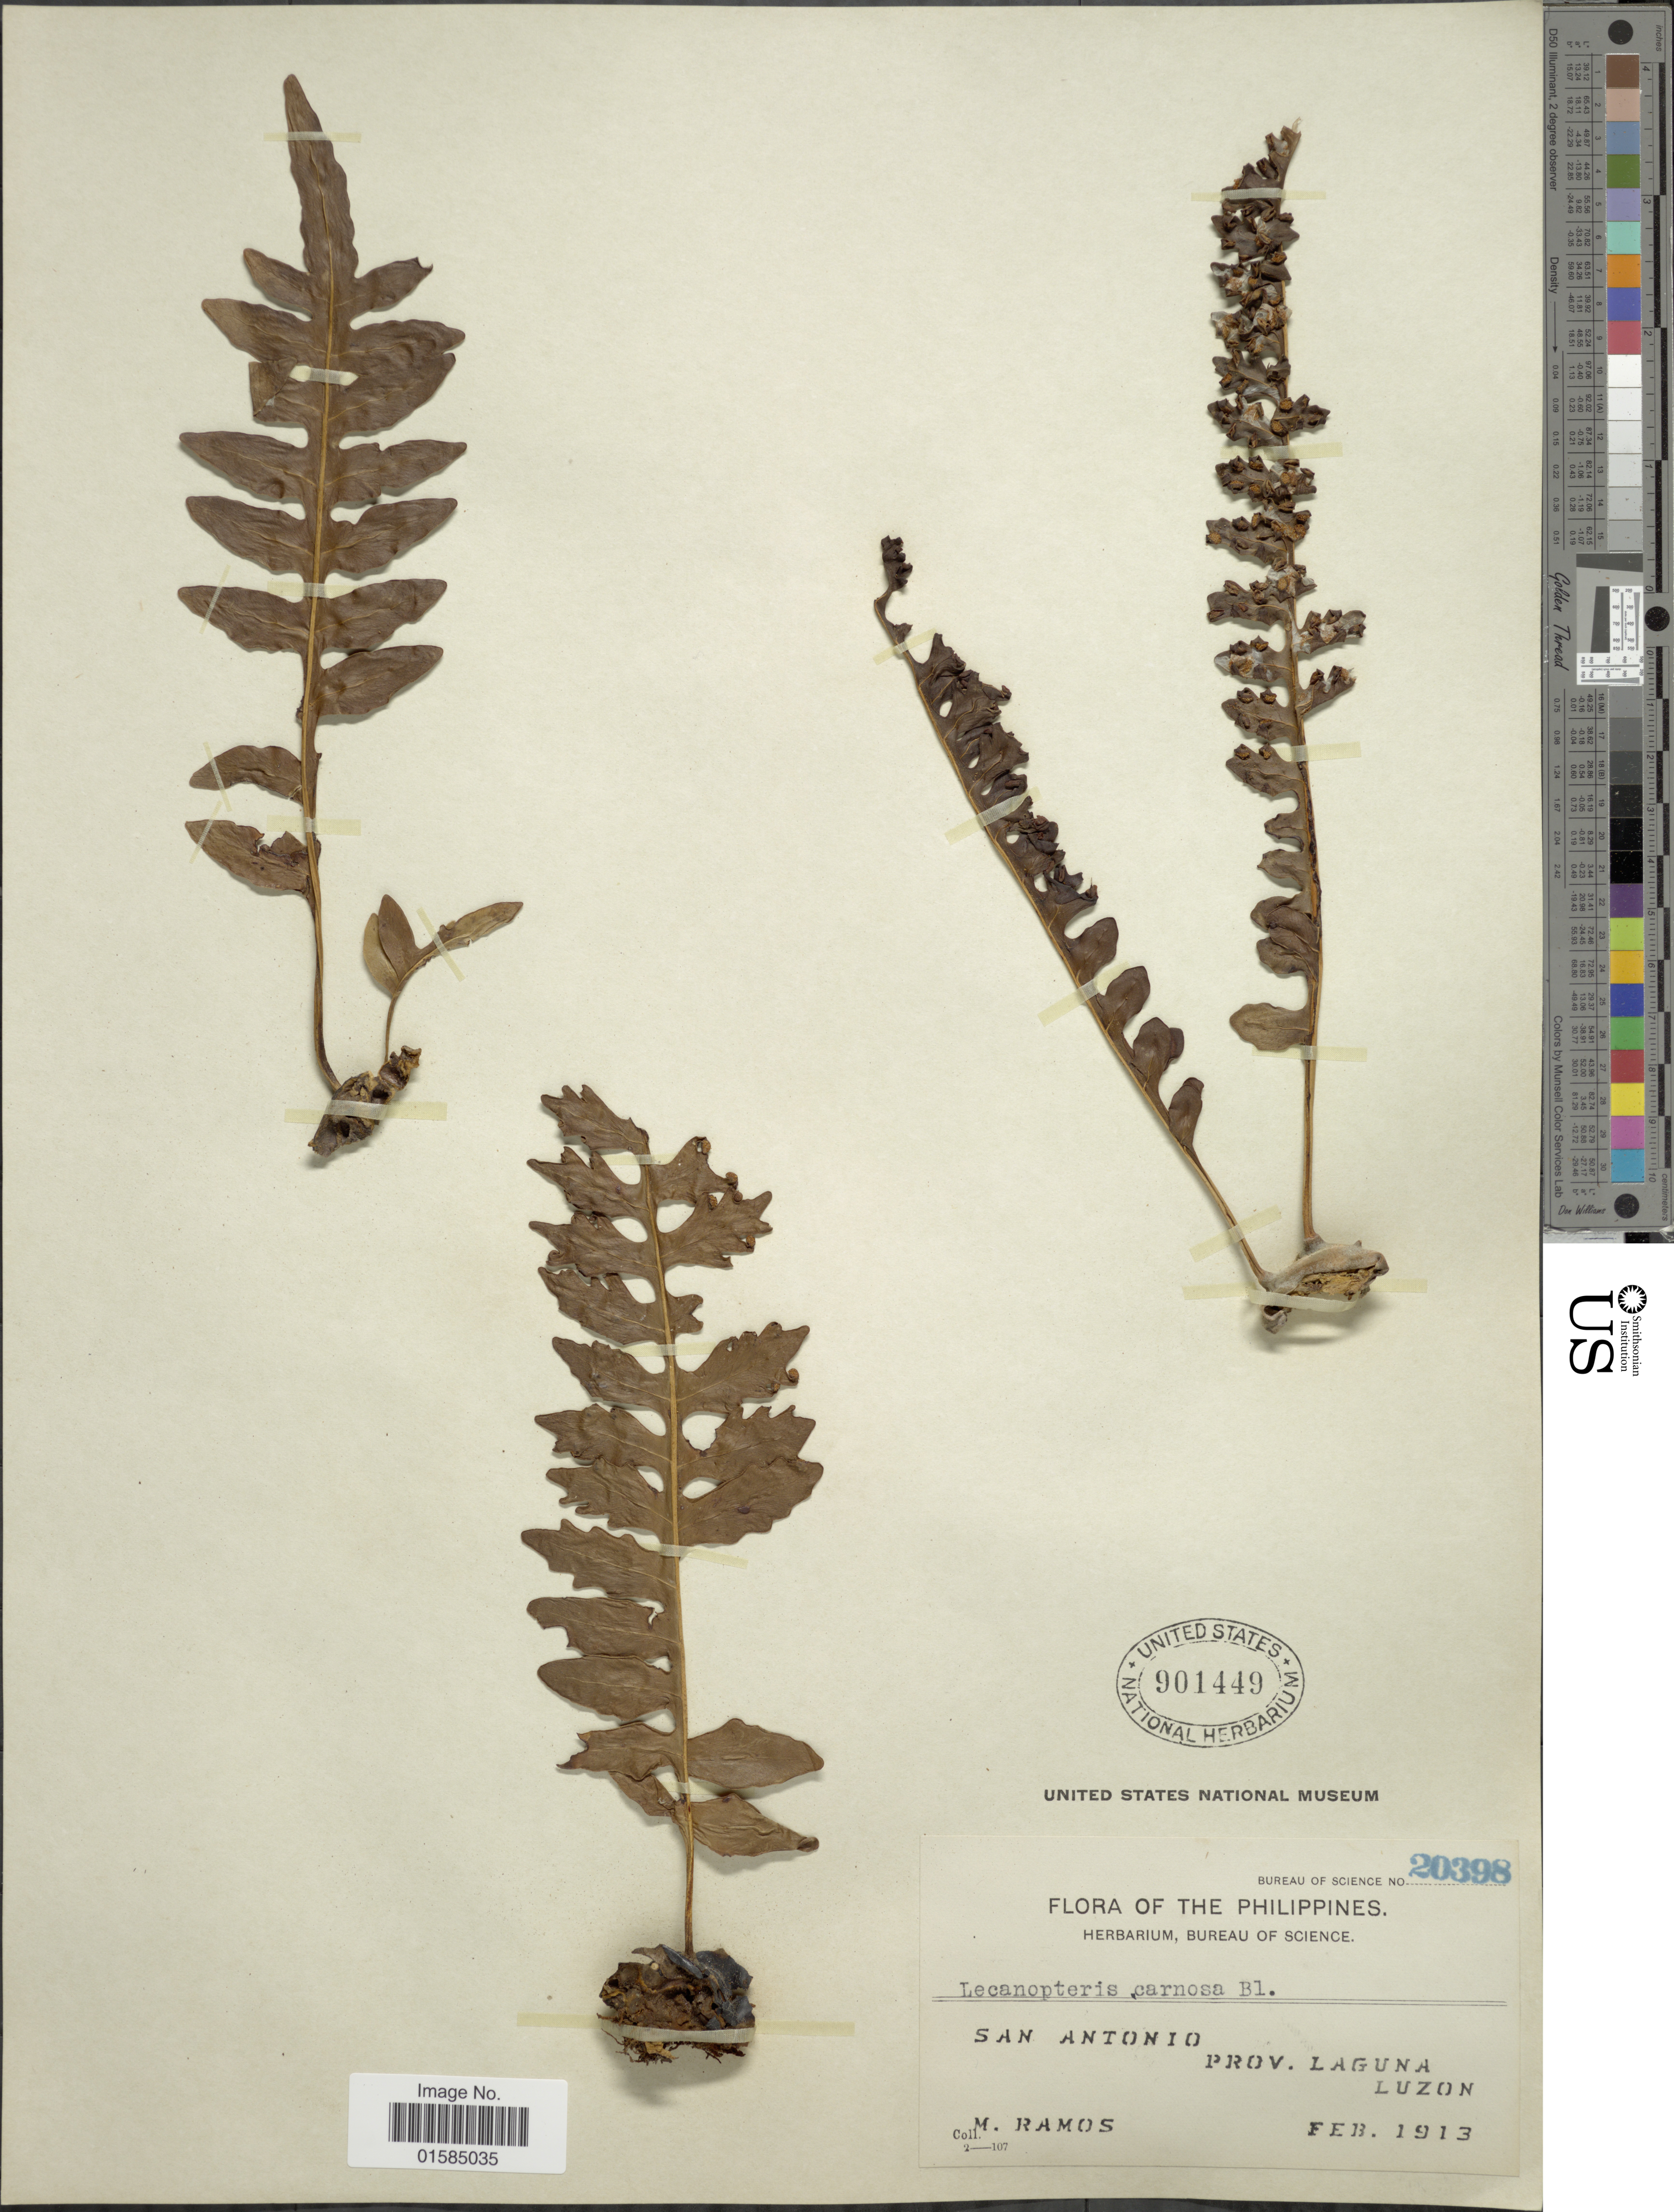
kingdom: Plantae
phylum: Tracheophyta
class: Polypodiopsida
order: Polypodiales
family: Polypodiaceae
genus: Lecanopteris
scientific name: Lecanopteris carnosa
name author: (Reinw.) Blume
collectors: M. Ramos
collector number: Bureau of Science 20398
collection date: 1913-02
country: Philippines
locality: Philippines, San Antonio, Prov. Laguna Luzon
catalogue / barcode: US 901449